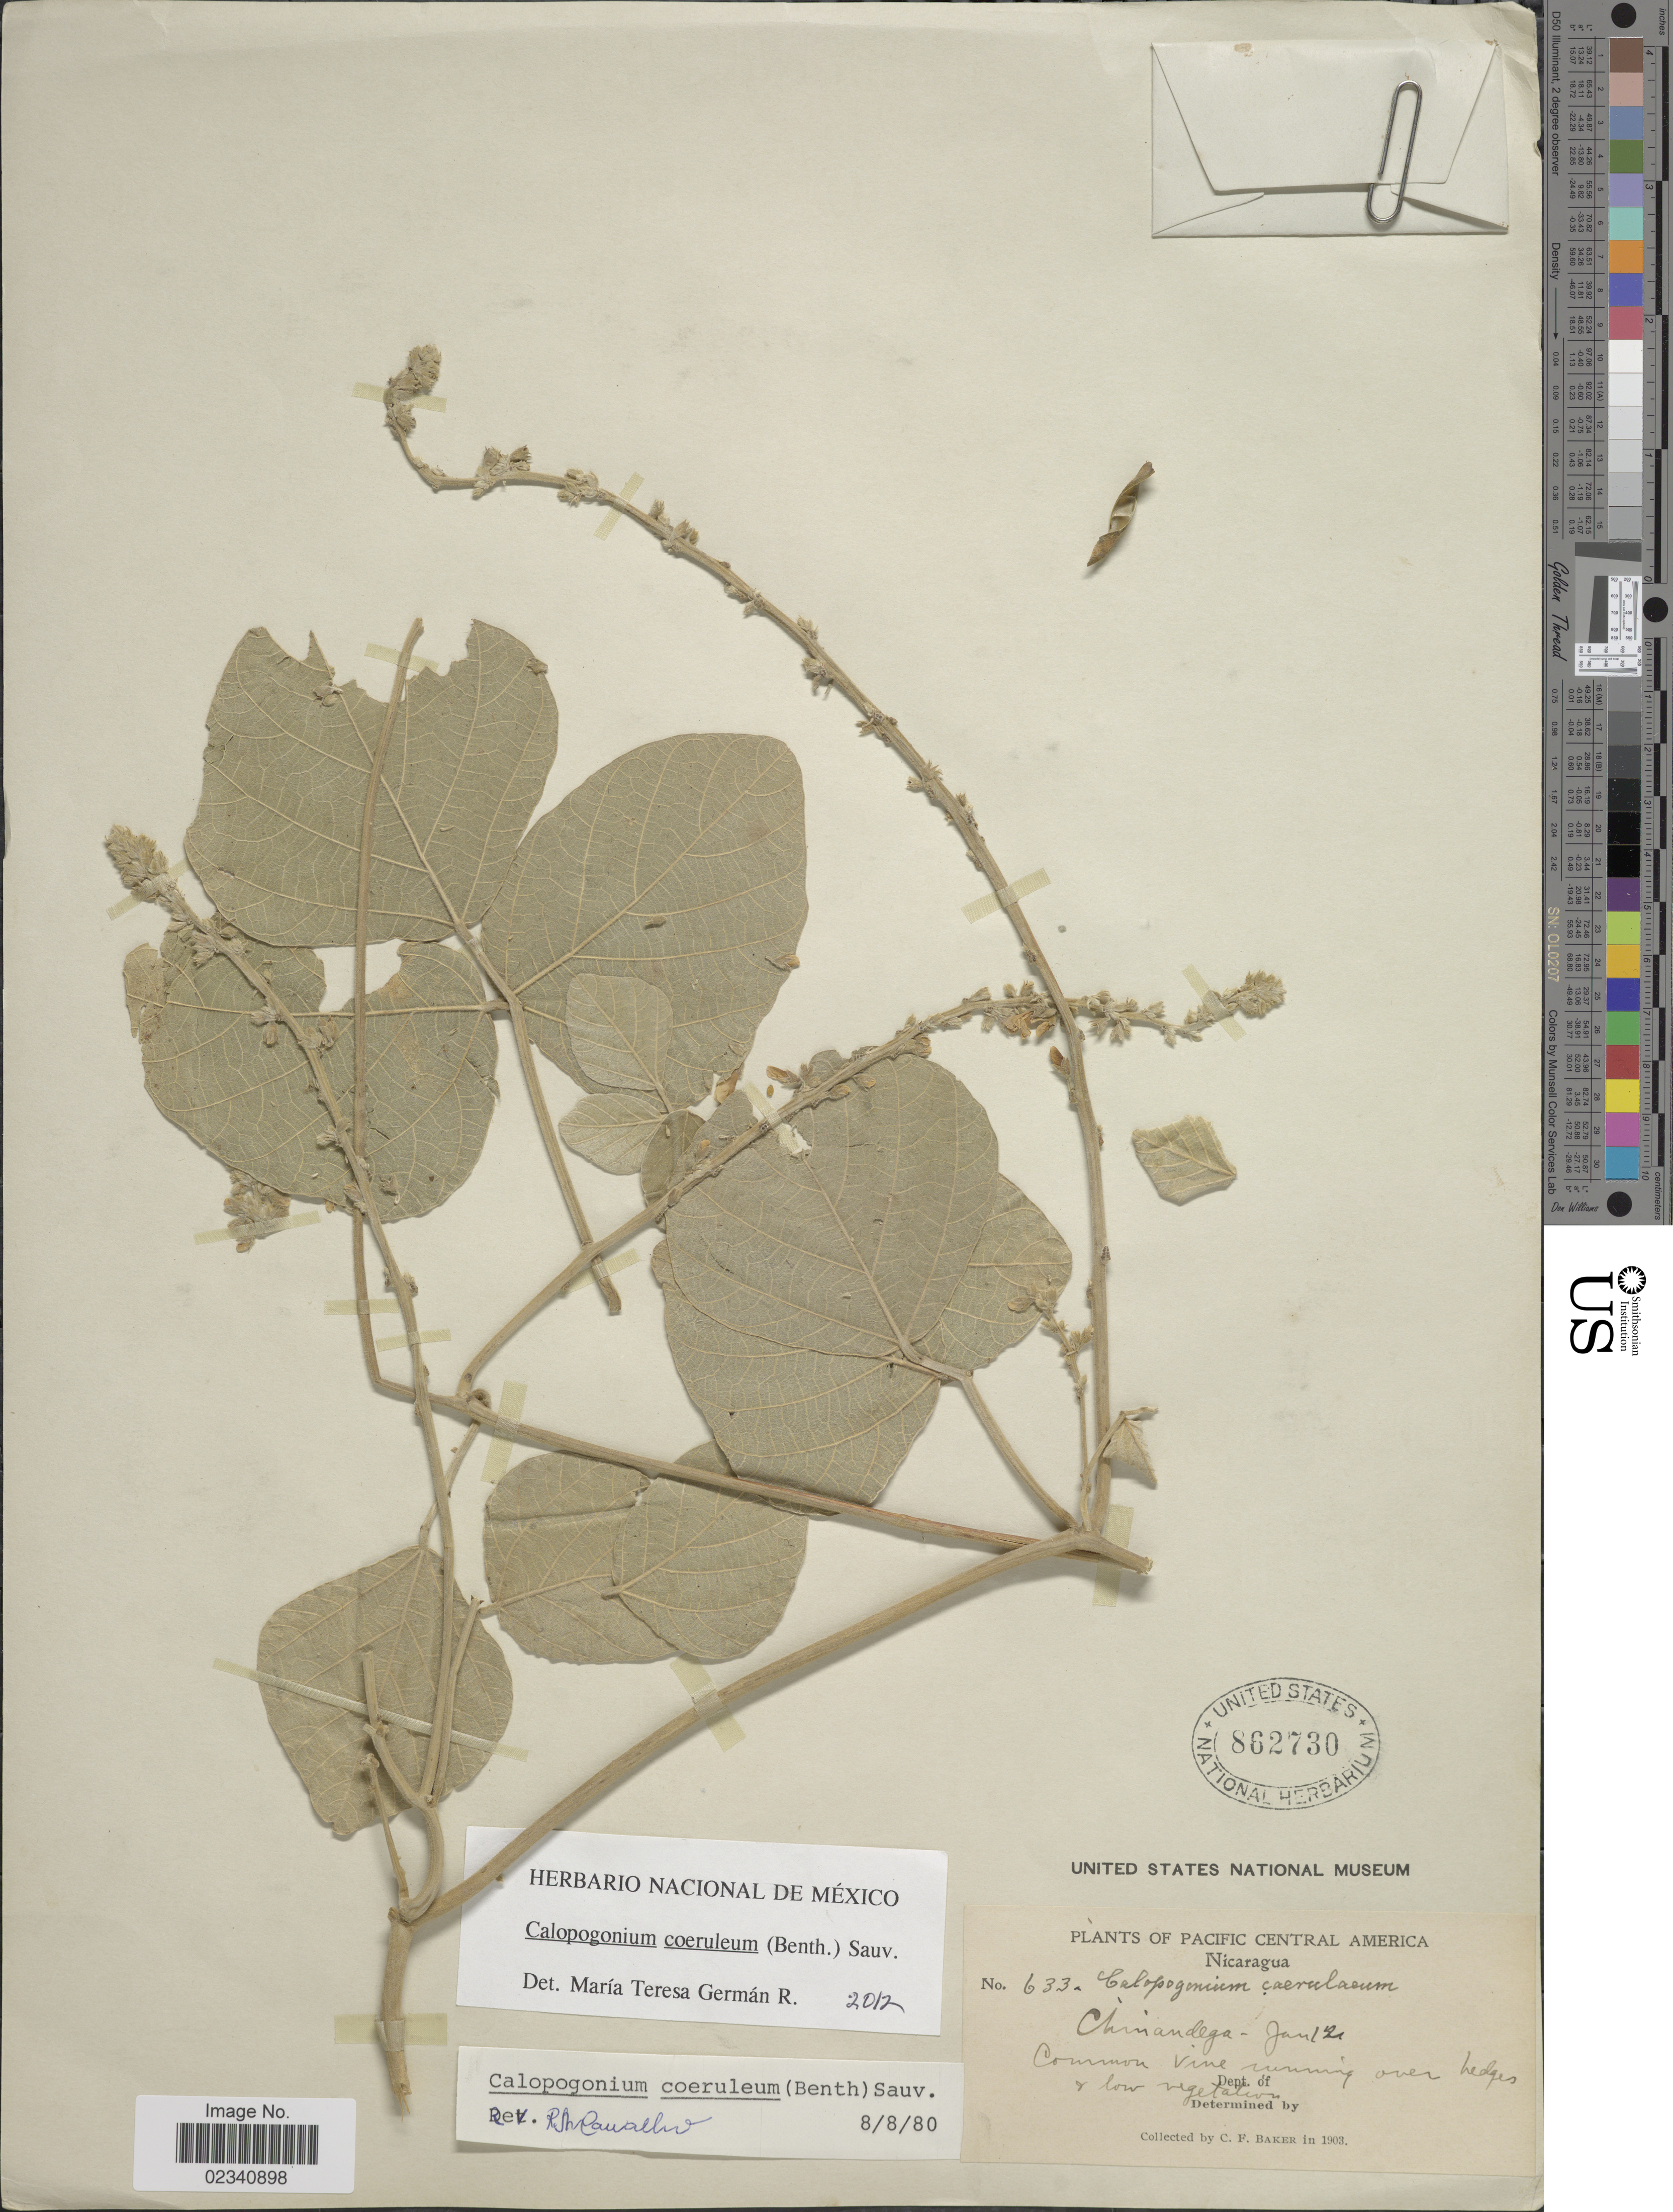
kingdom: Plantae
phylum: Tracheophyta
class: Magnoliopsida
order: Fabales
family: Fabaceae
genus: Calopogonium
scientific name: Calopogonium caeruleum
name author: (Benth.) C. Wright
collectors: C. F. Baker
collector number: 633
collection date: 1903-01-12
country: Nicaragua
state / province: Chinandega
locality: Pacific Central America. Chinandega.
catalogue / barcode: US 862730